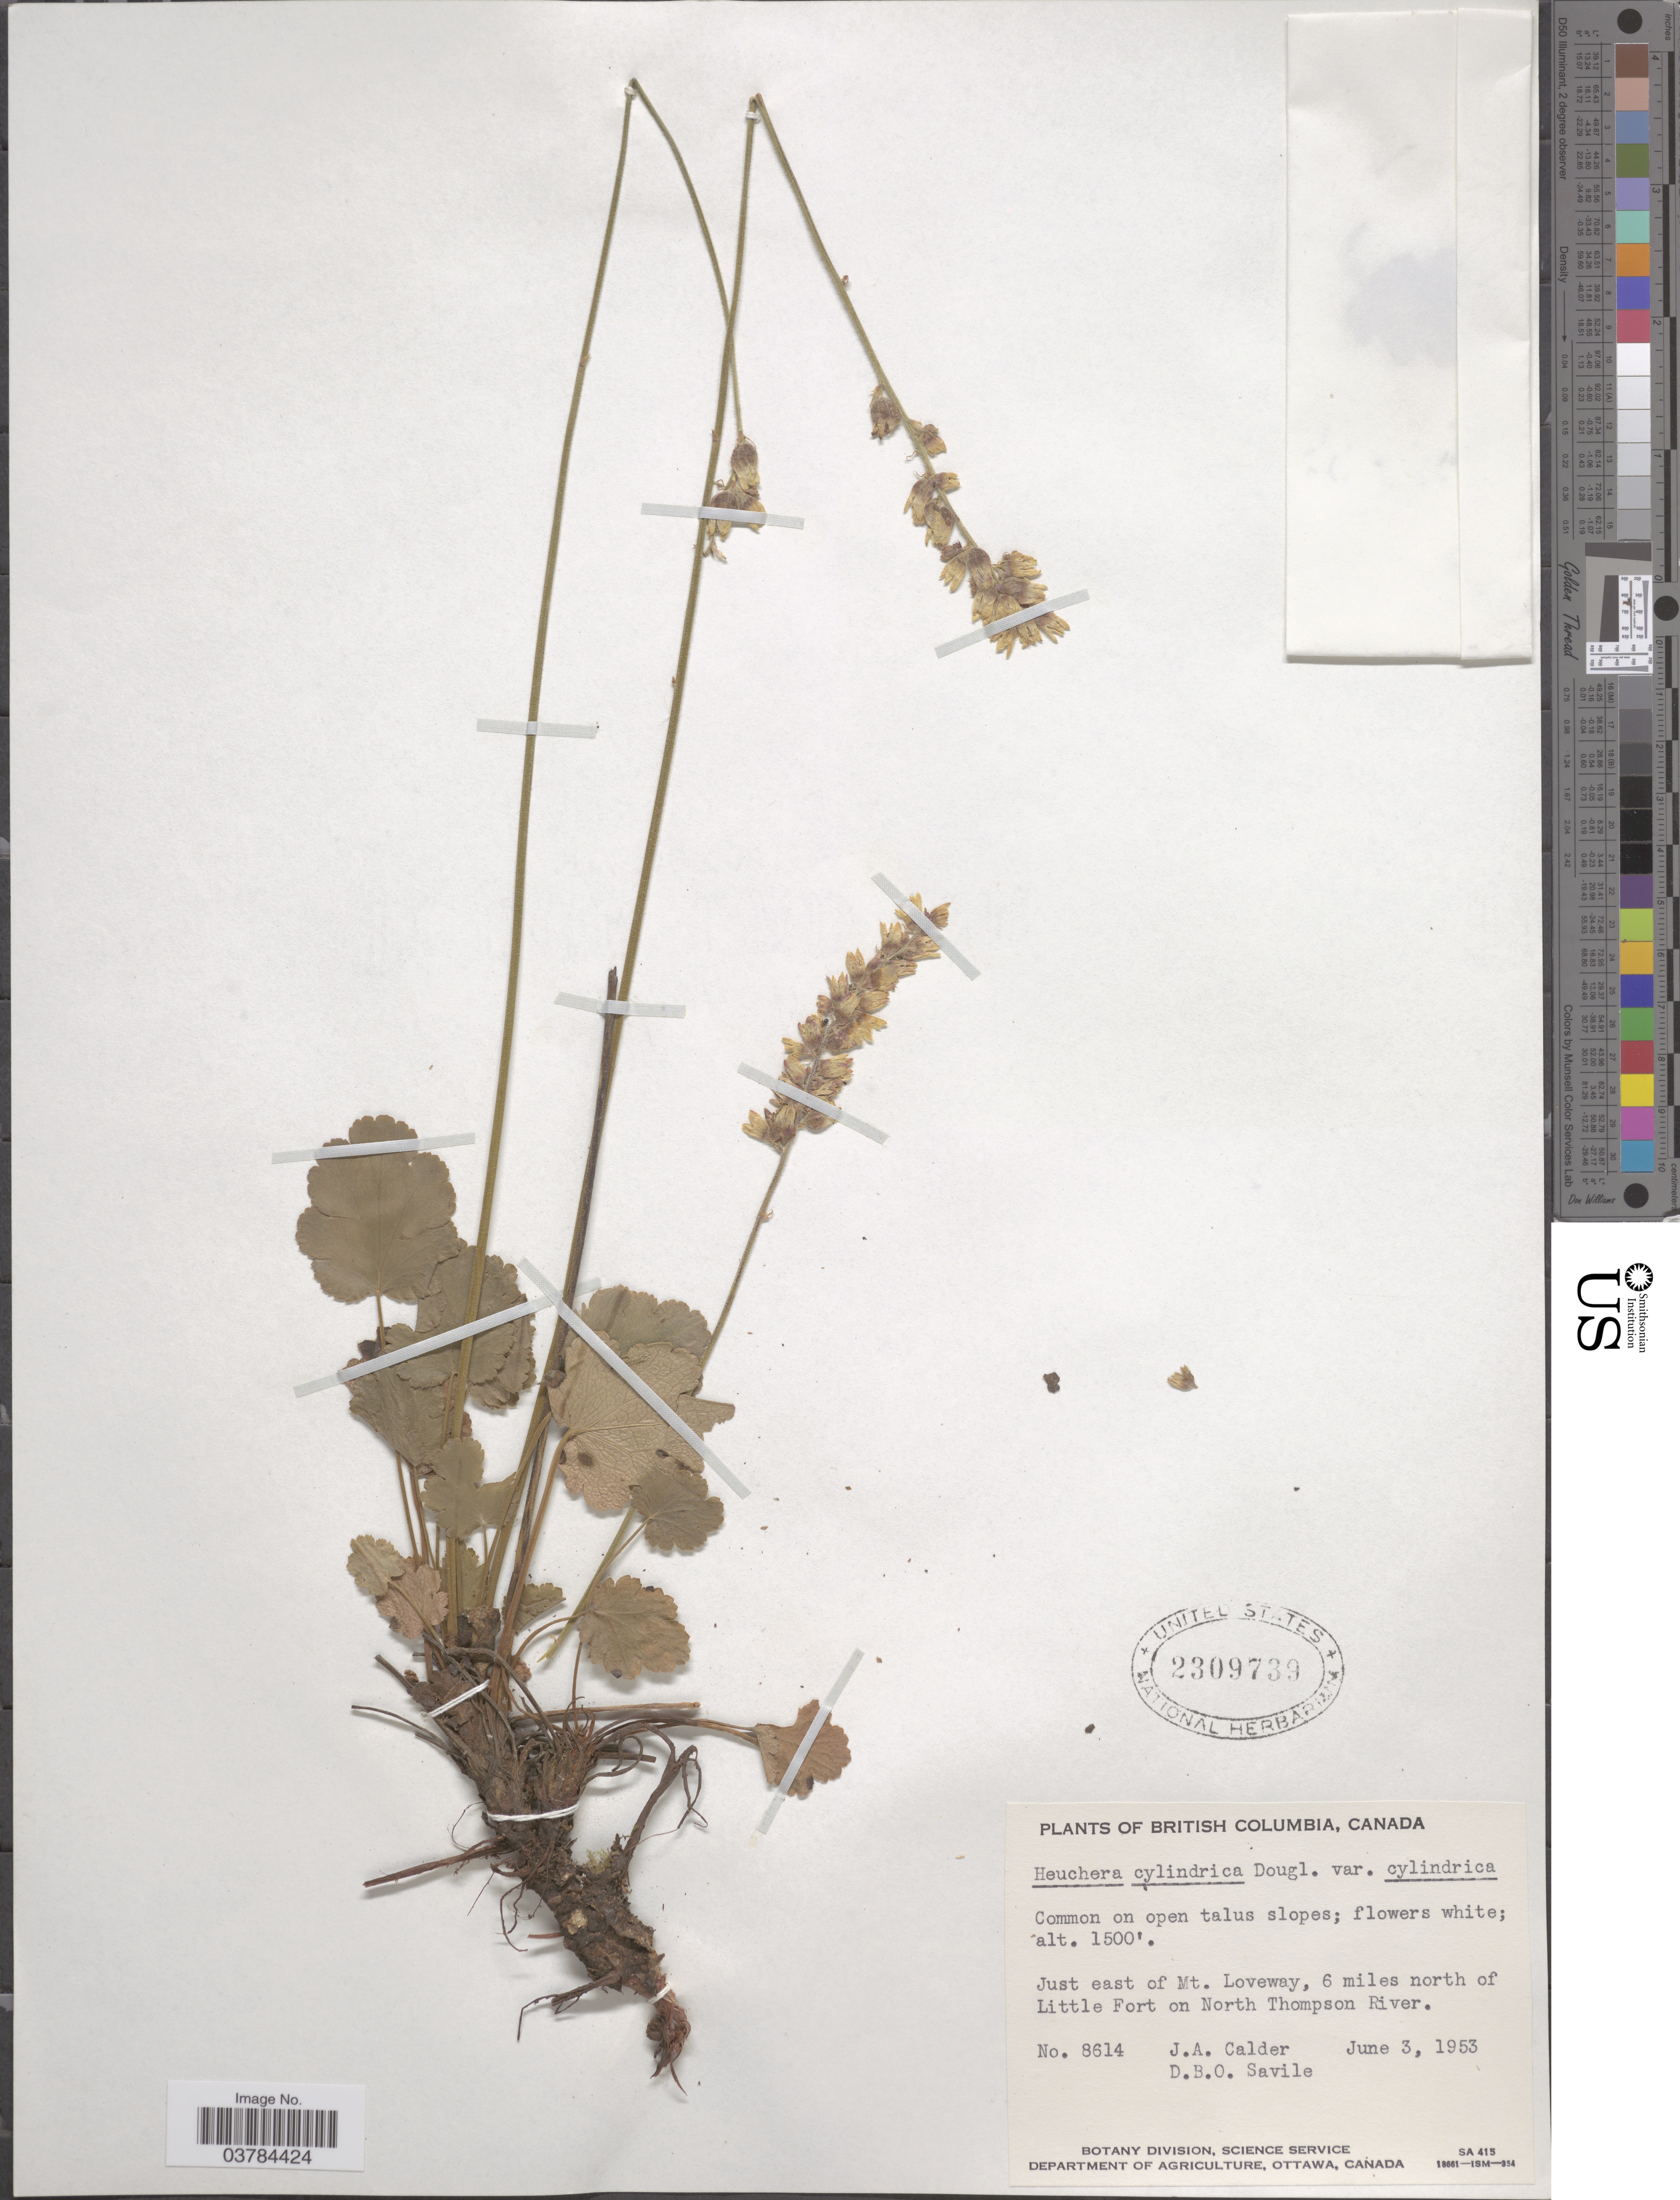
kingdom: Plantae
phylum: Tracheophyta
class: Magnoliopsida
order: Saxifragales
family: Saxifragaceae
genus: Heuchera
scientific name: Heuchera cylindrica var. cylindrica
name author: Douglas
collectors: J. A. Calder & D. Savile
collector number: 8614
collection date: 1953-06-03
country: Canada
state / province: British Columbia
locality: Just east of Mt. Loveway, 6 miles north of Little Fort on North Thompson River.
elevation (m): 457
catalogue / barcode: US 2309739